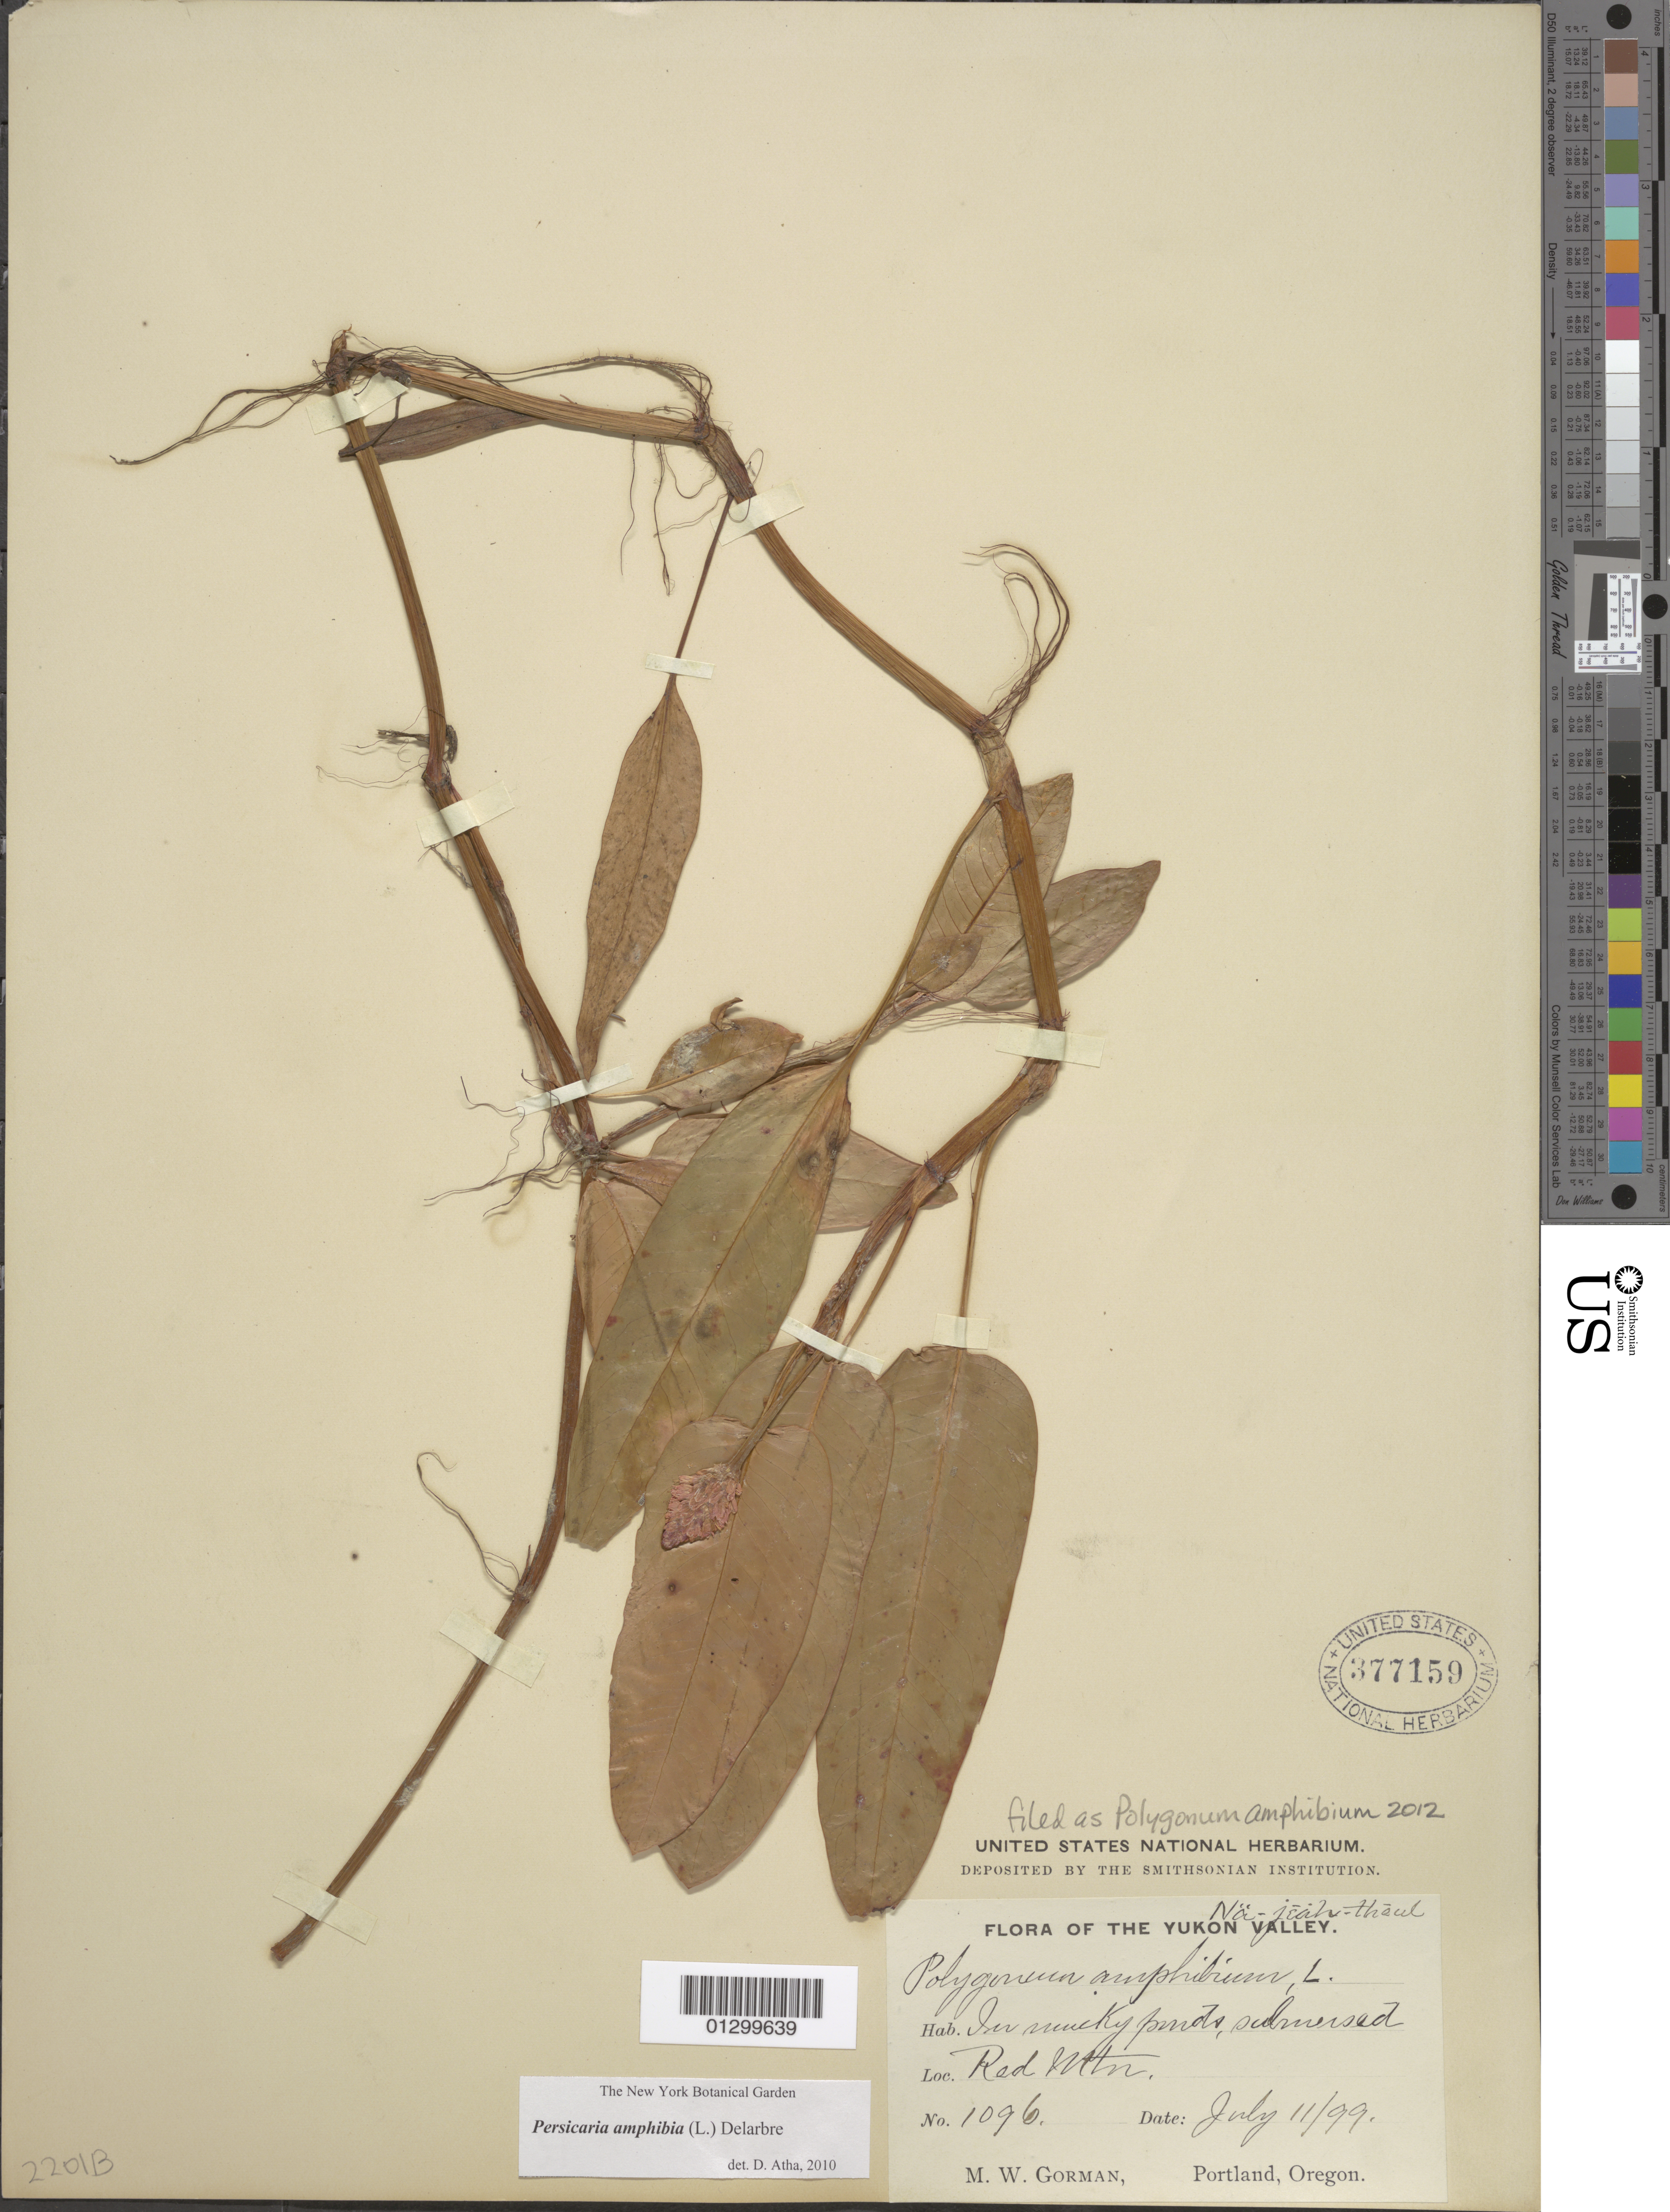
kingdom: Plantae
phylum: Tracheophyta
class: Magnoliopsida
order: Caryophyllales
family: Polygonaceae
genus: Persicaria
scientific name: Persicaria amphibia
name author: (L.) Delarbre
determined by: Atha, D. E.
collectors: M. W. Gorman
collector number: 1096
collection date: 1899-07-11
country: Canada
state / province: Yukon Territory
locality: Red Mountain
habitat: In mucky ponds, submersed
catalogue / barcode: US 377159